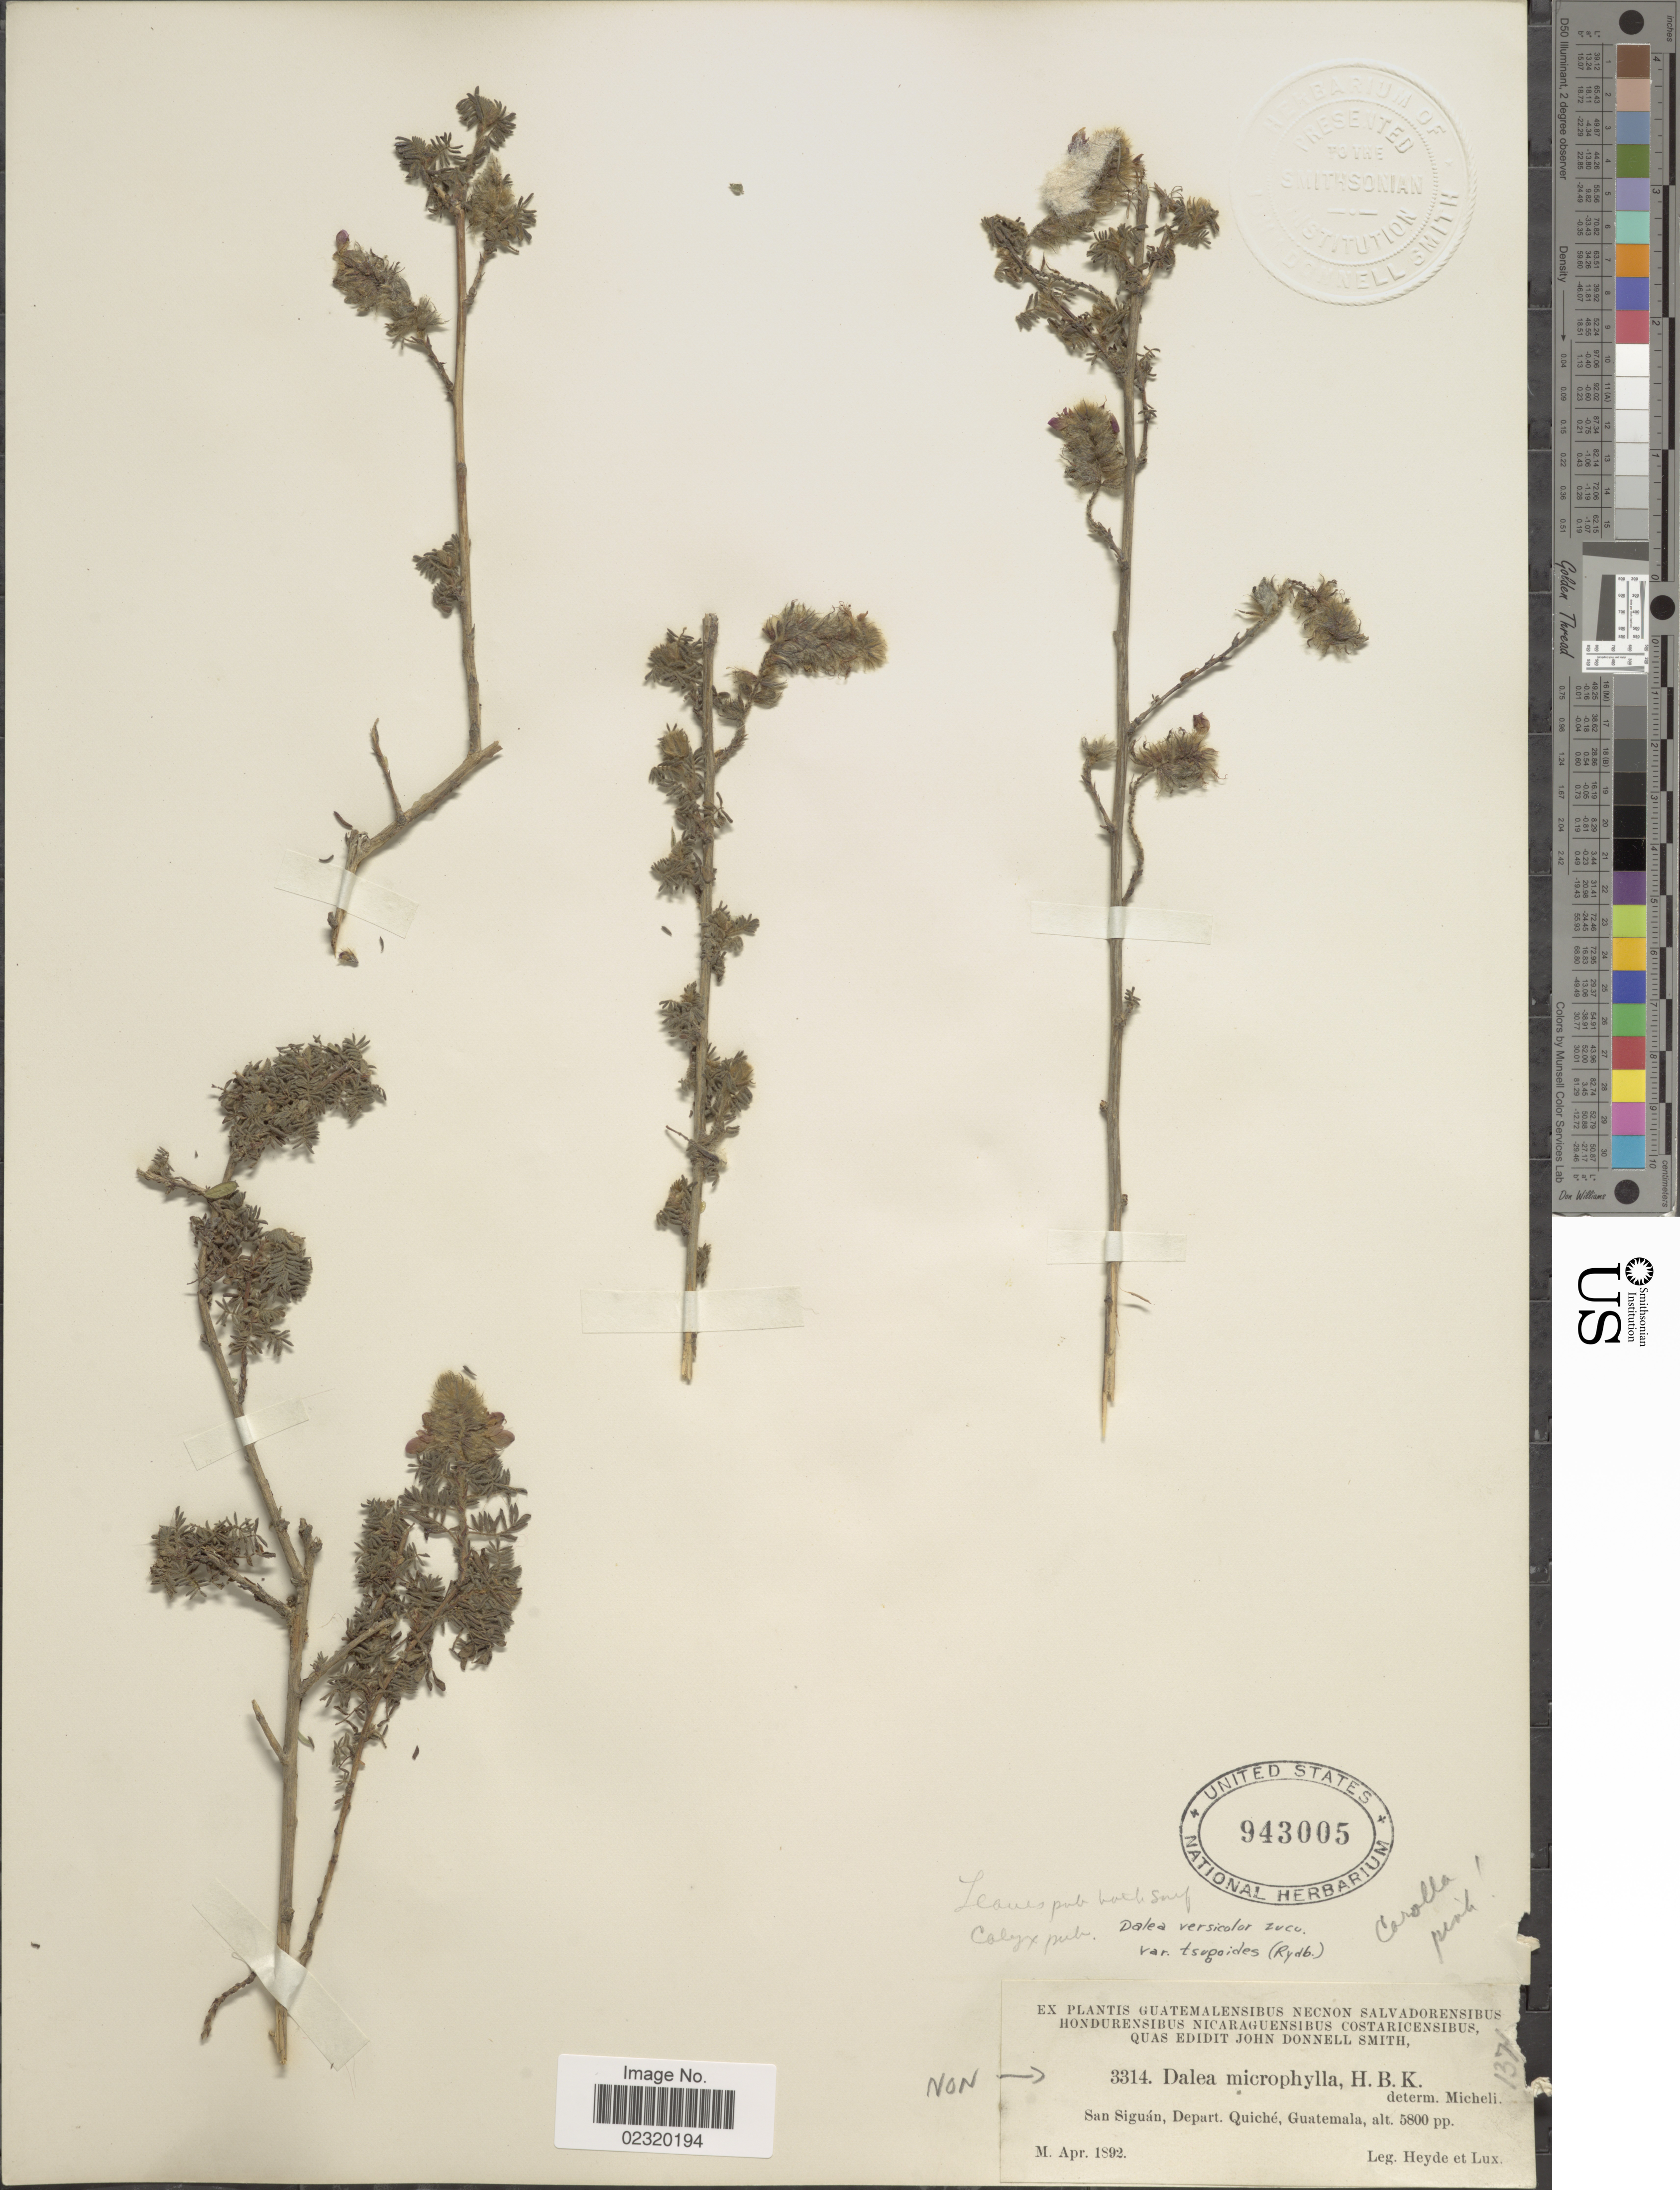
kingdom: Plantae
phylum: Tracheophyta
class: Magnoliopsida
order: Fabales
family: Fabaceae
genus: Dalea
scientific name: Dalea versicolor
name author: Zucc.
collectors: Heyde & Lux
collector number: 3314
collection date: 1892-04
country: Guatemala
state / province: El Quiché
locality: San Siguán, Depart. Quiché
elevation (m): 1768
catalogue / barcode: US 943005